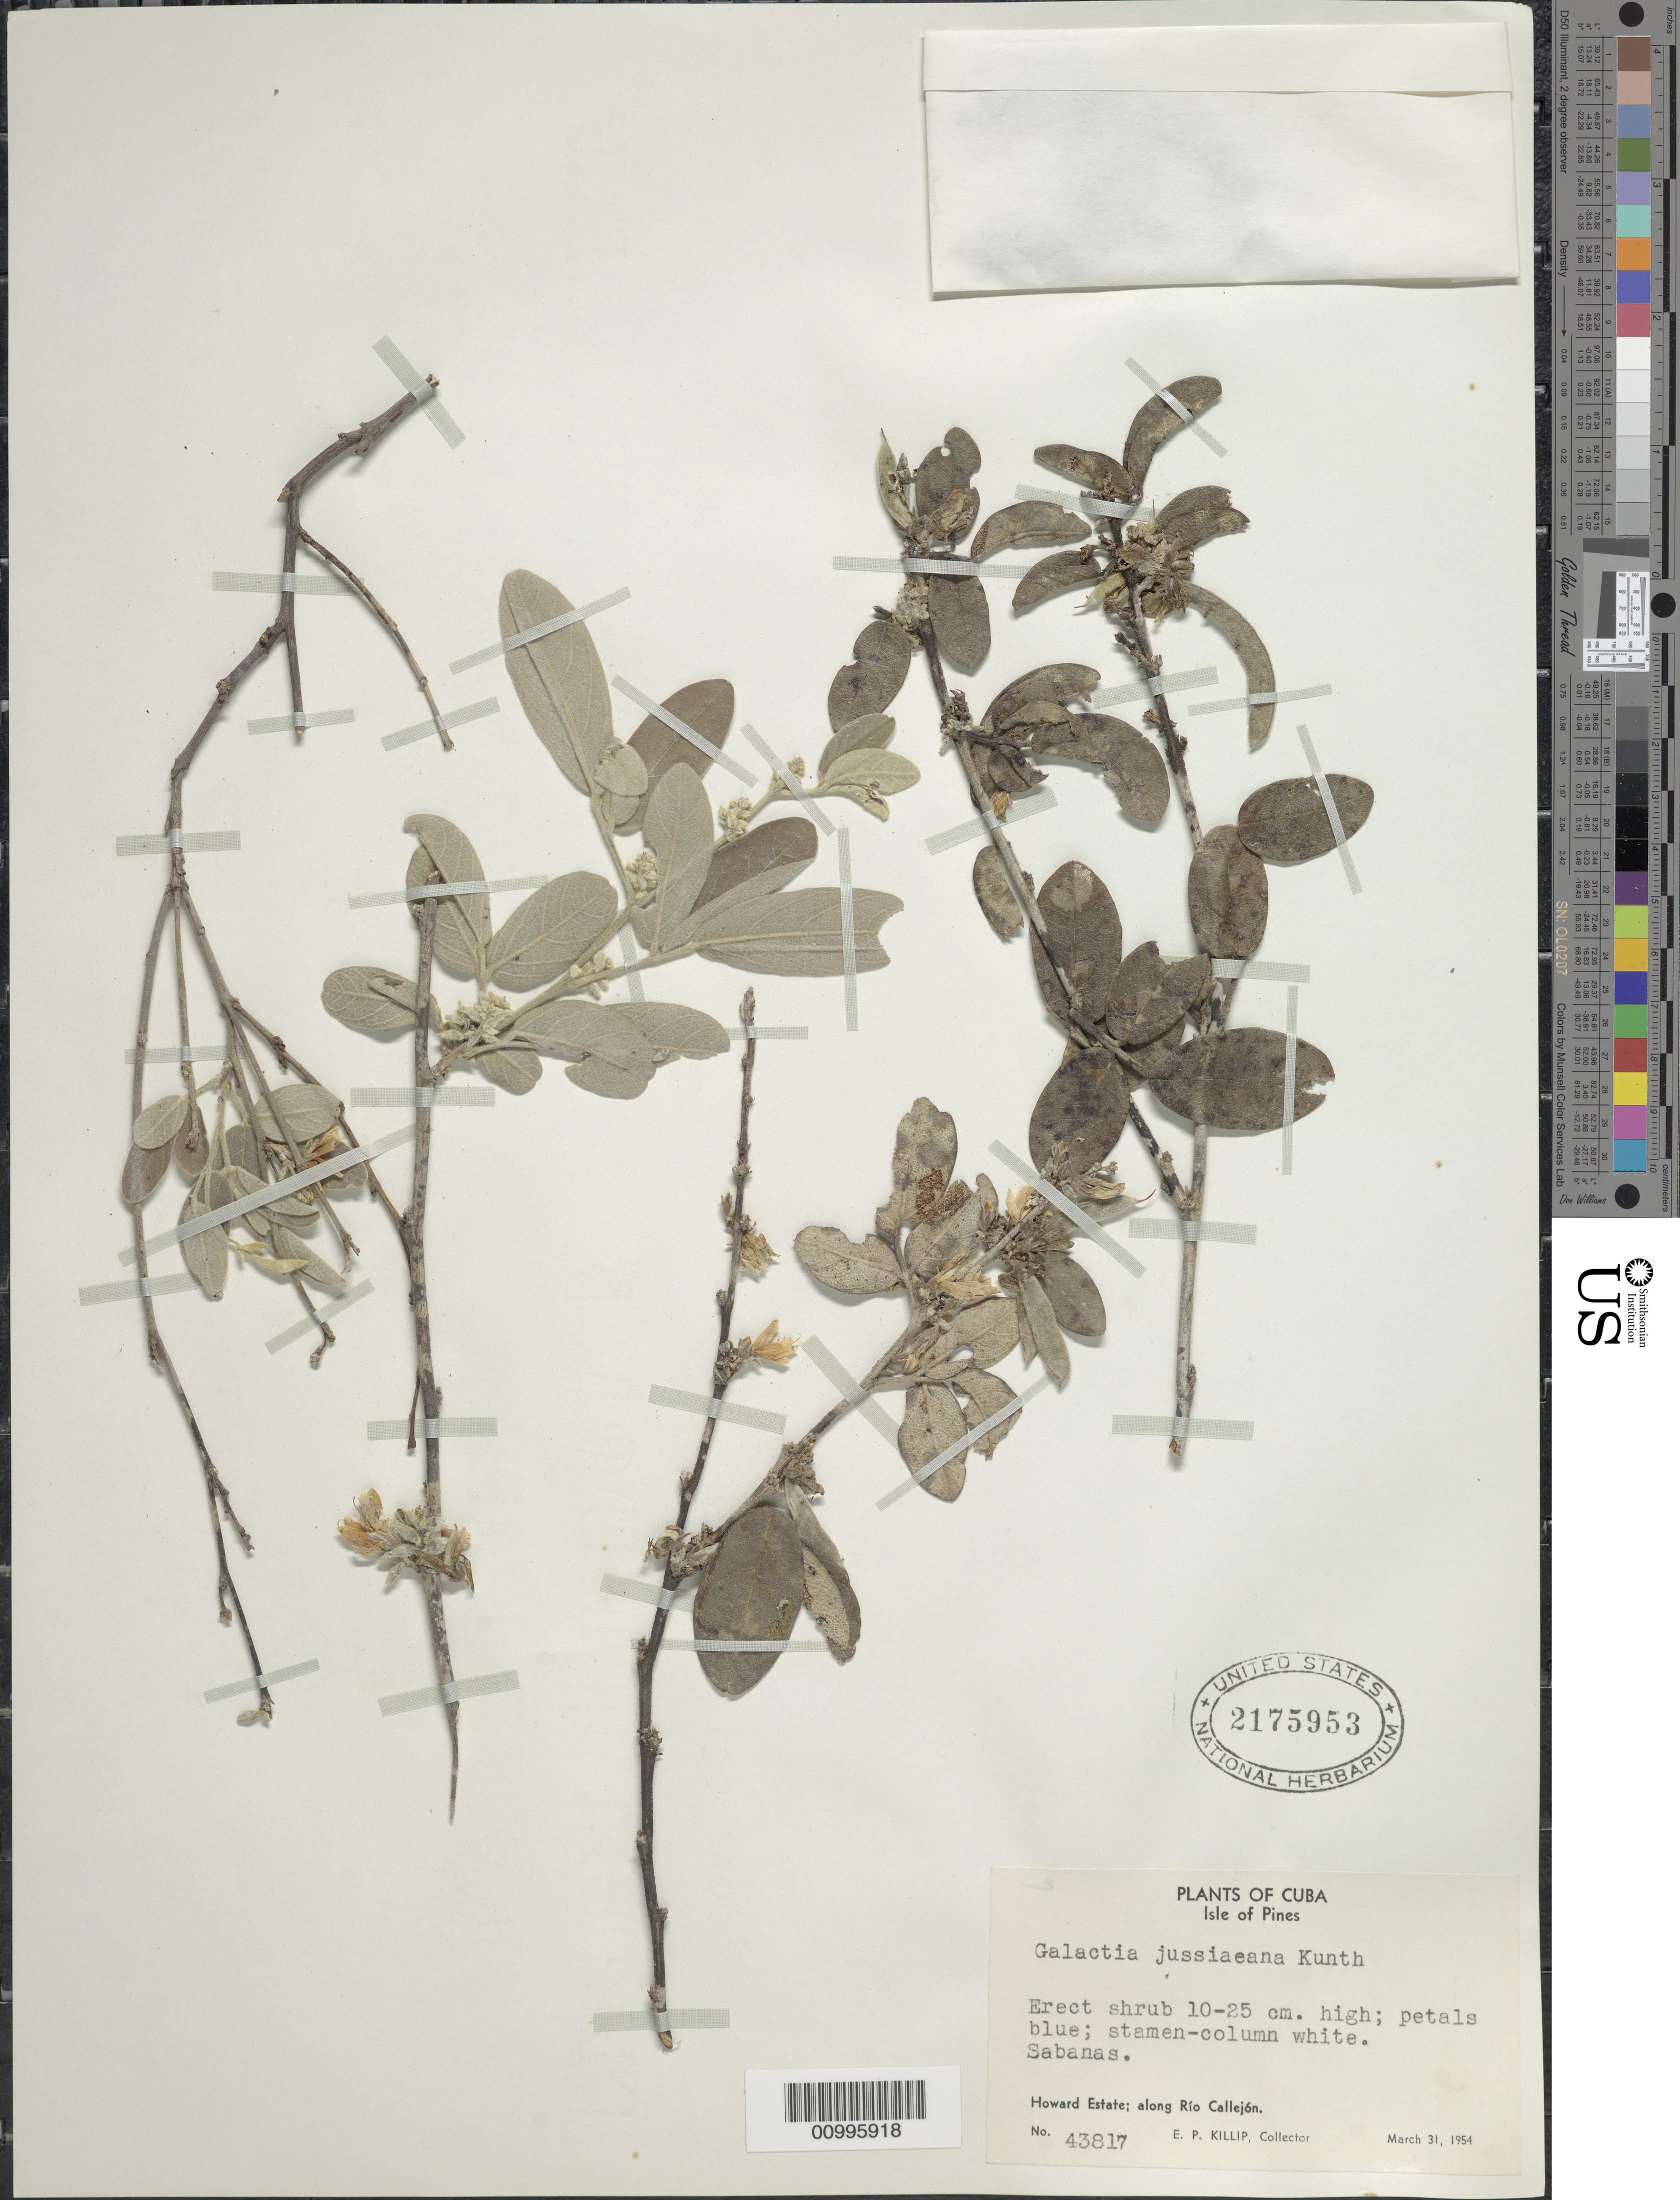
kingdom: Plantae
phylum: Tracheophyta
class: Magnoliopsida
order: Fabales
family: Fabaceae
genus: Galactia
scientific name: Galactia jussiaeana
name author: Kunth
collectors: E. P. Killip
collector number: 43817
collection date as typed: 31 Mar 1954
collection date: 1954-03-31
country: Cuba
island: Isla de la Juventud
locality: Howard Estate, along Rio Callejon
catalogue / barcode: US 2175953